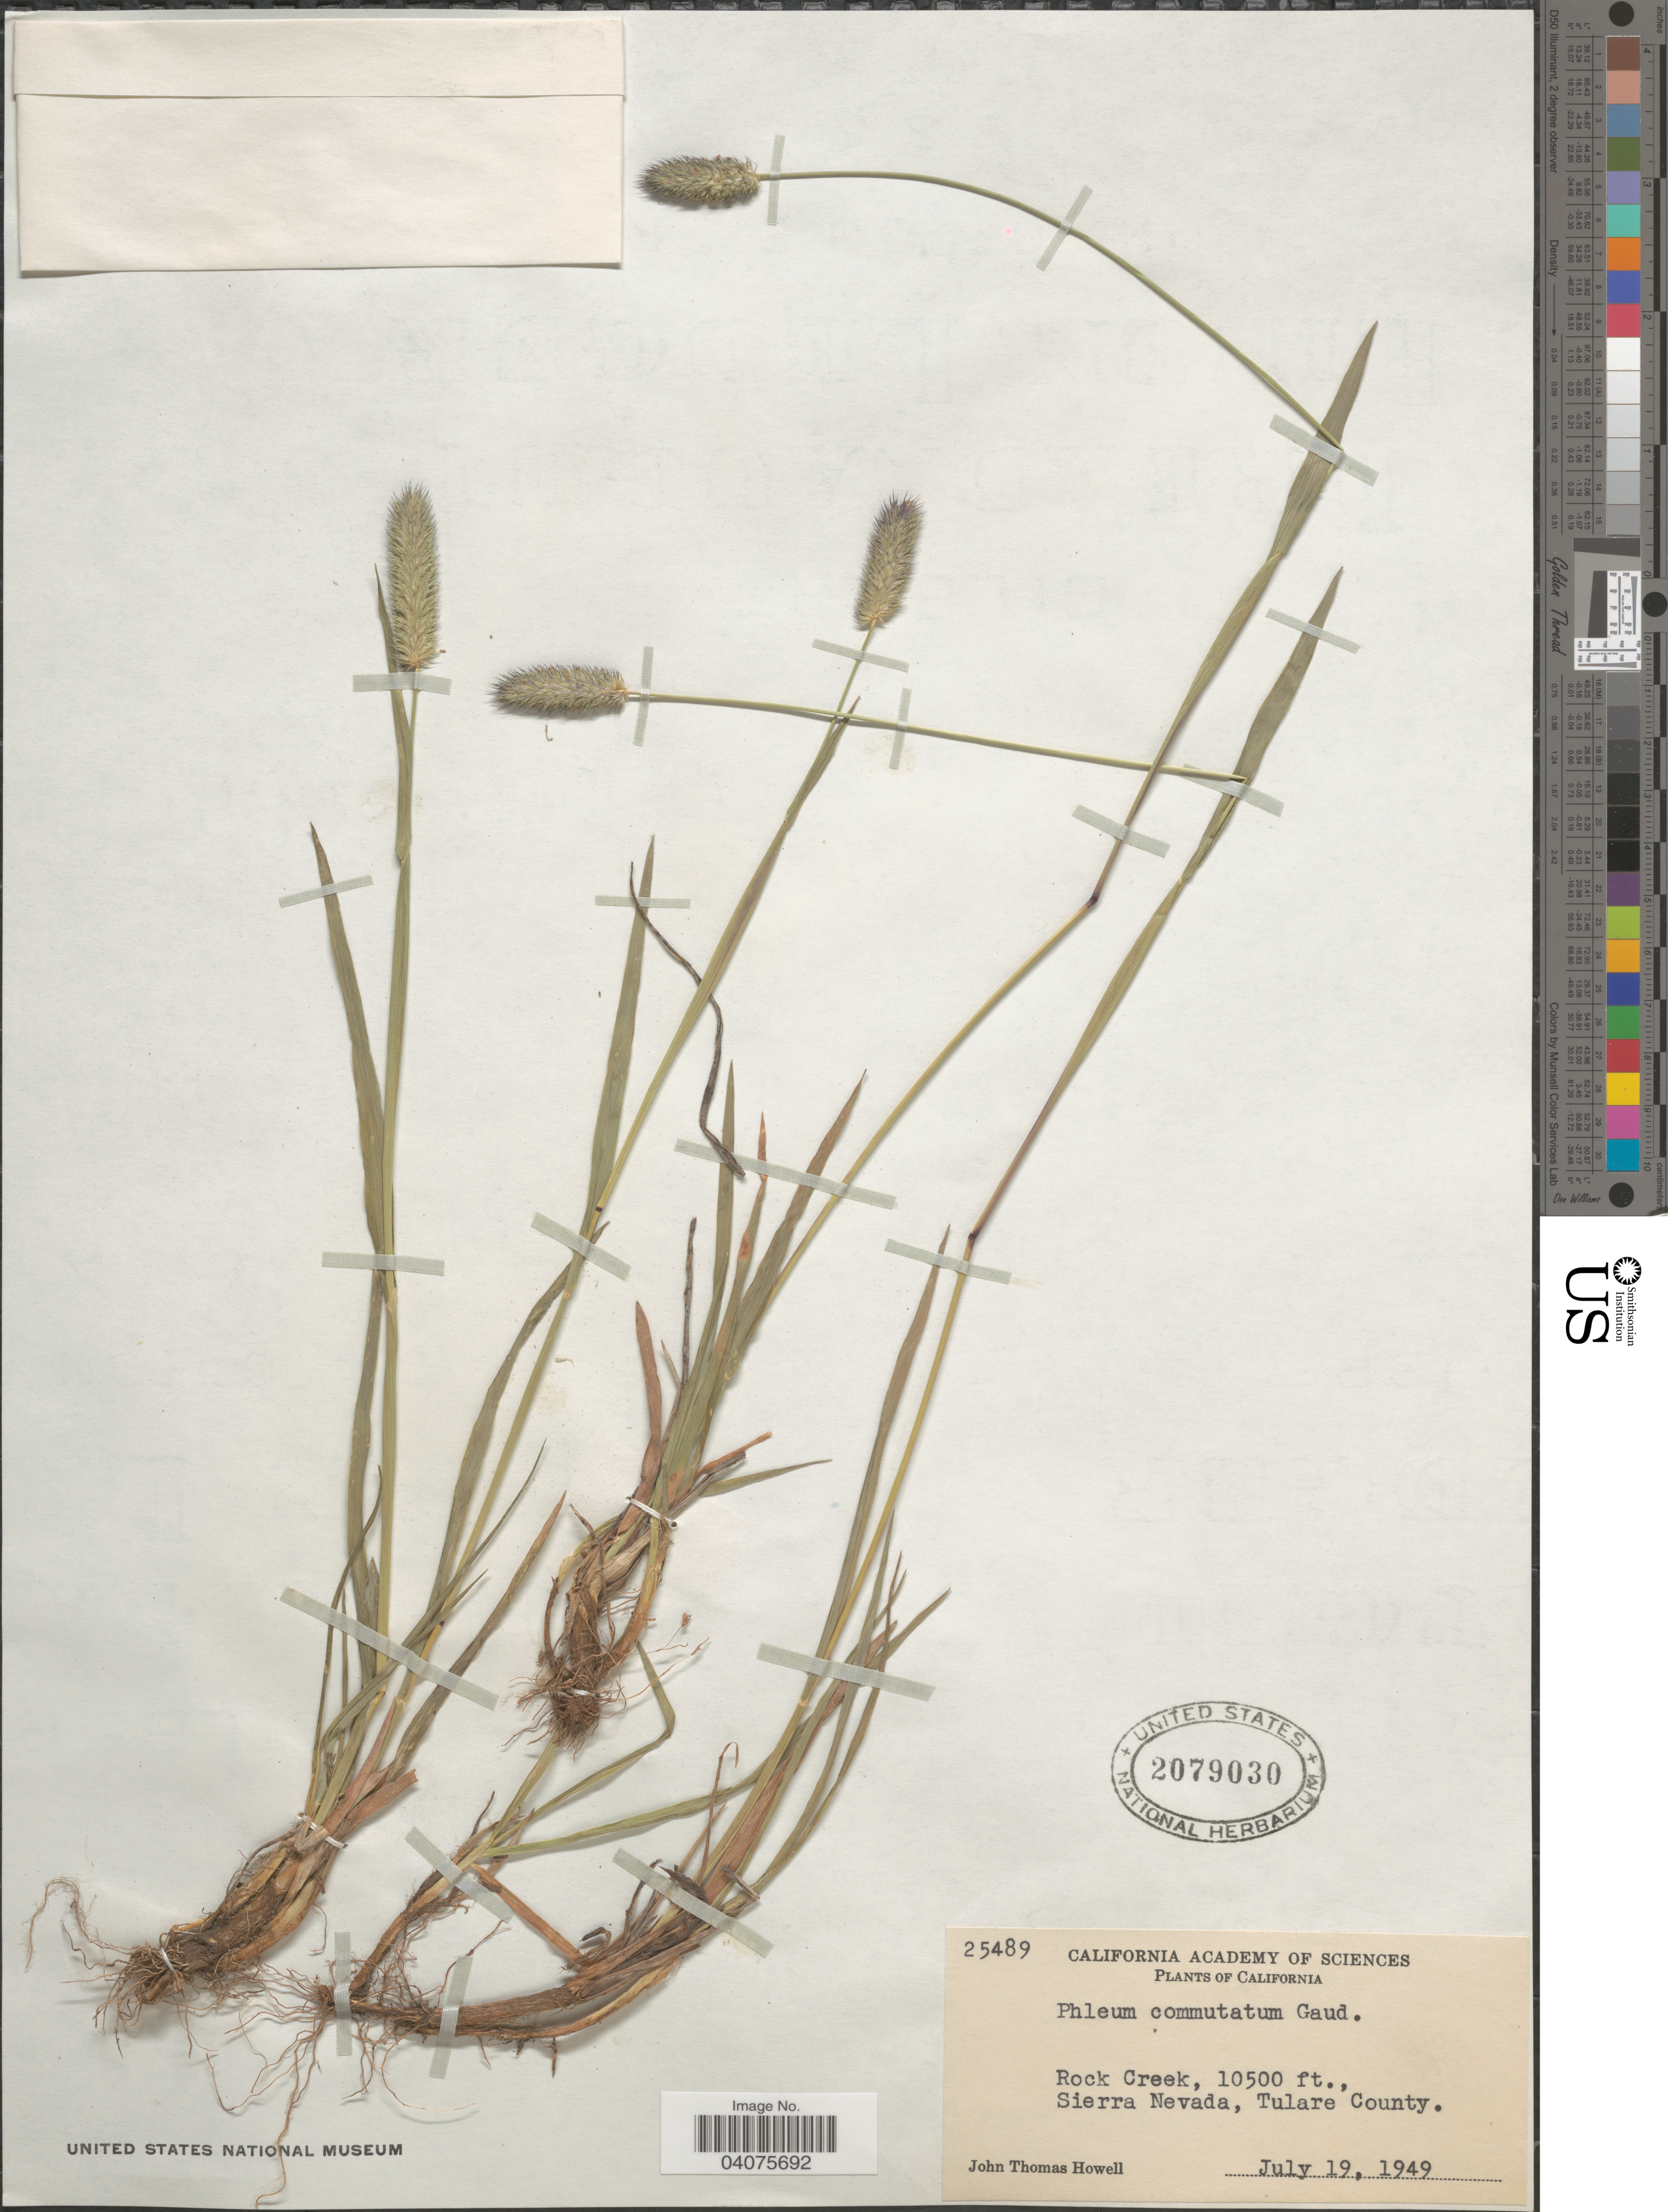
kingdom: Plantae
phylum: Tracheophyta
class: Liliopsida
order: Poales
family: Poaceae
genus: Phleum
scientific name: Phleum alpinum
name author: L.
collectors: J. T. Howell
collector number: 25489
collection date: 1949-07-19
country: United States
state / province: California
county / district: Tulare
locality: Rock Creek, Sierra Nevada, Tulare County.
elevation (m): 3200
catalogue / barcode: US 2079030